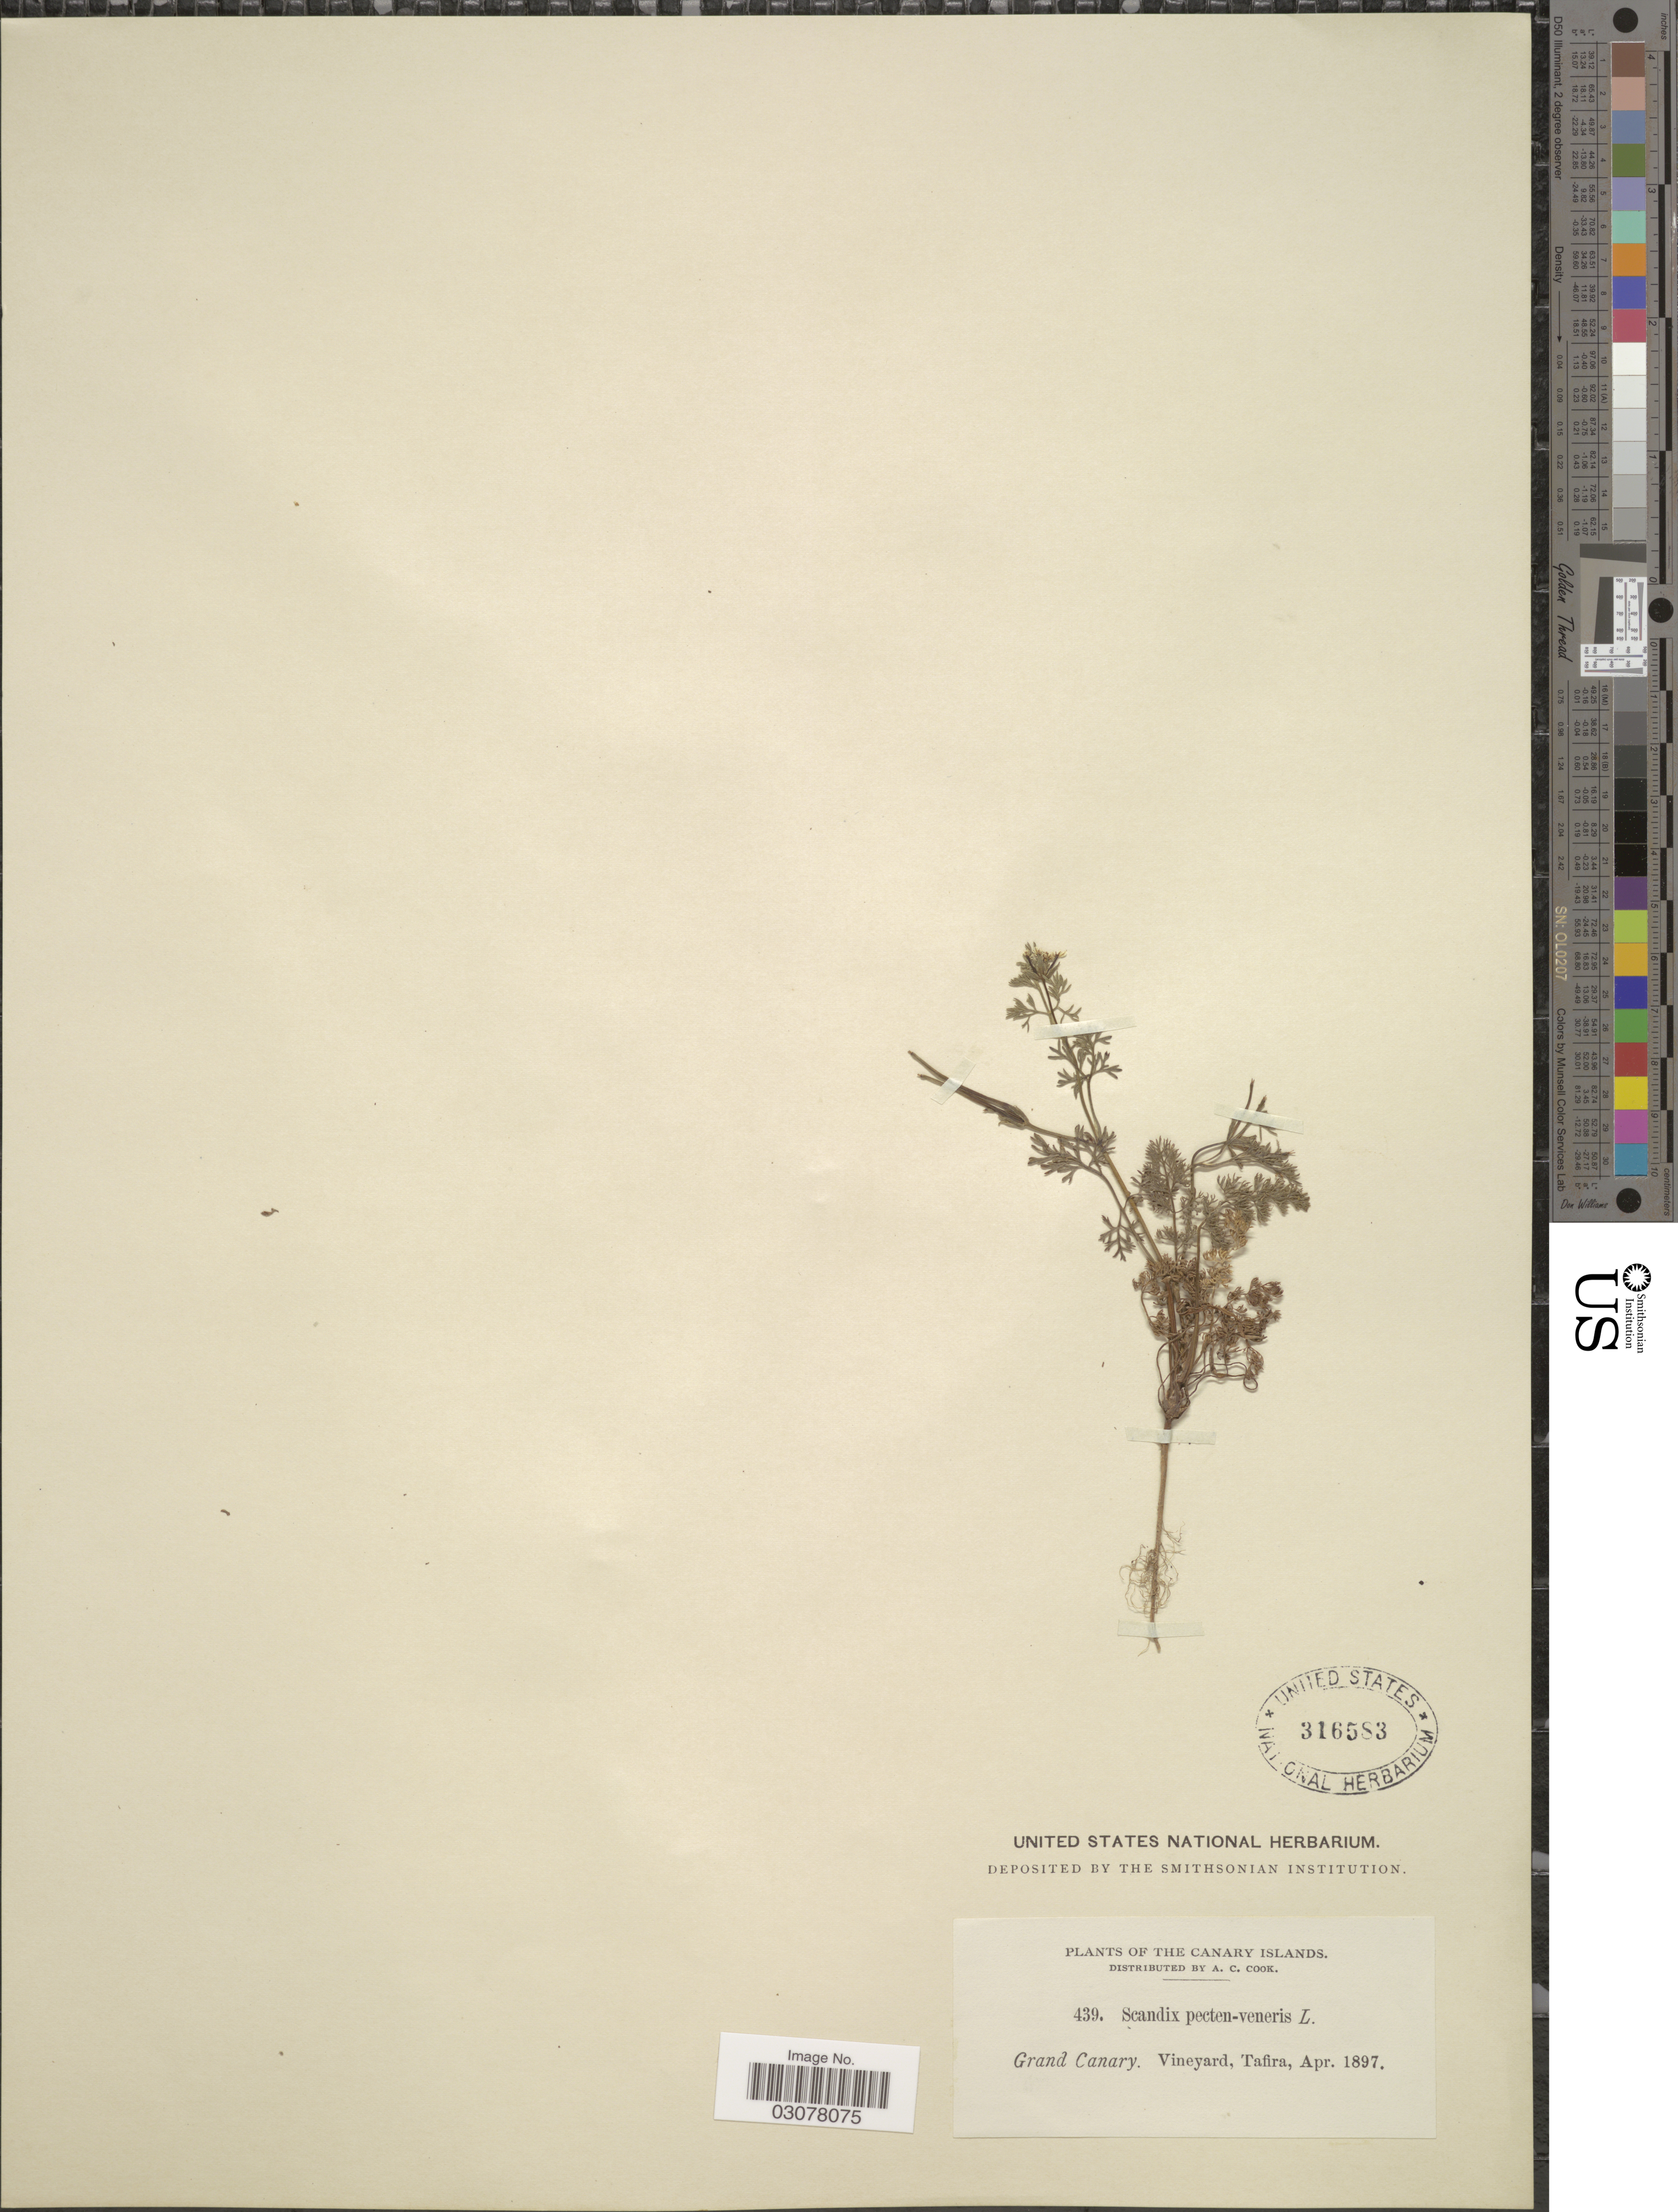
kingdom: Plantae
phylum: Tracheophyta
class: Magnoliopsida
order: Apiales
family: Apiaceae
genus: Scandix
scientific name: Scandix pecten-veneris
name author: L.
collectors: A. Cook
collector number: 439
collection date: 1897-04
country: Spain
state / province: Canarias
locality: The Canary Islands. Grand Canary. Vineyard, Tafira.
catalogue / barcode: US 316583